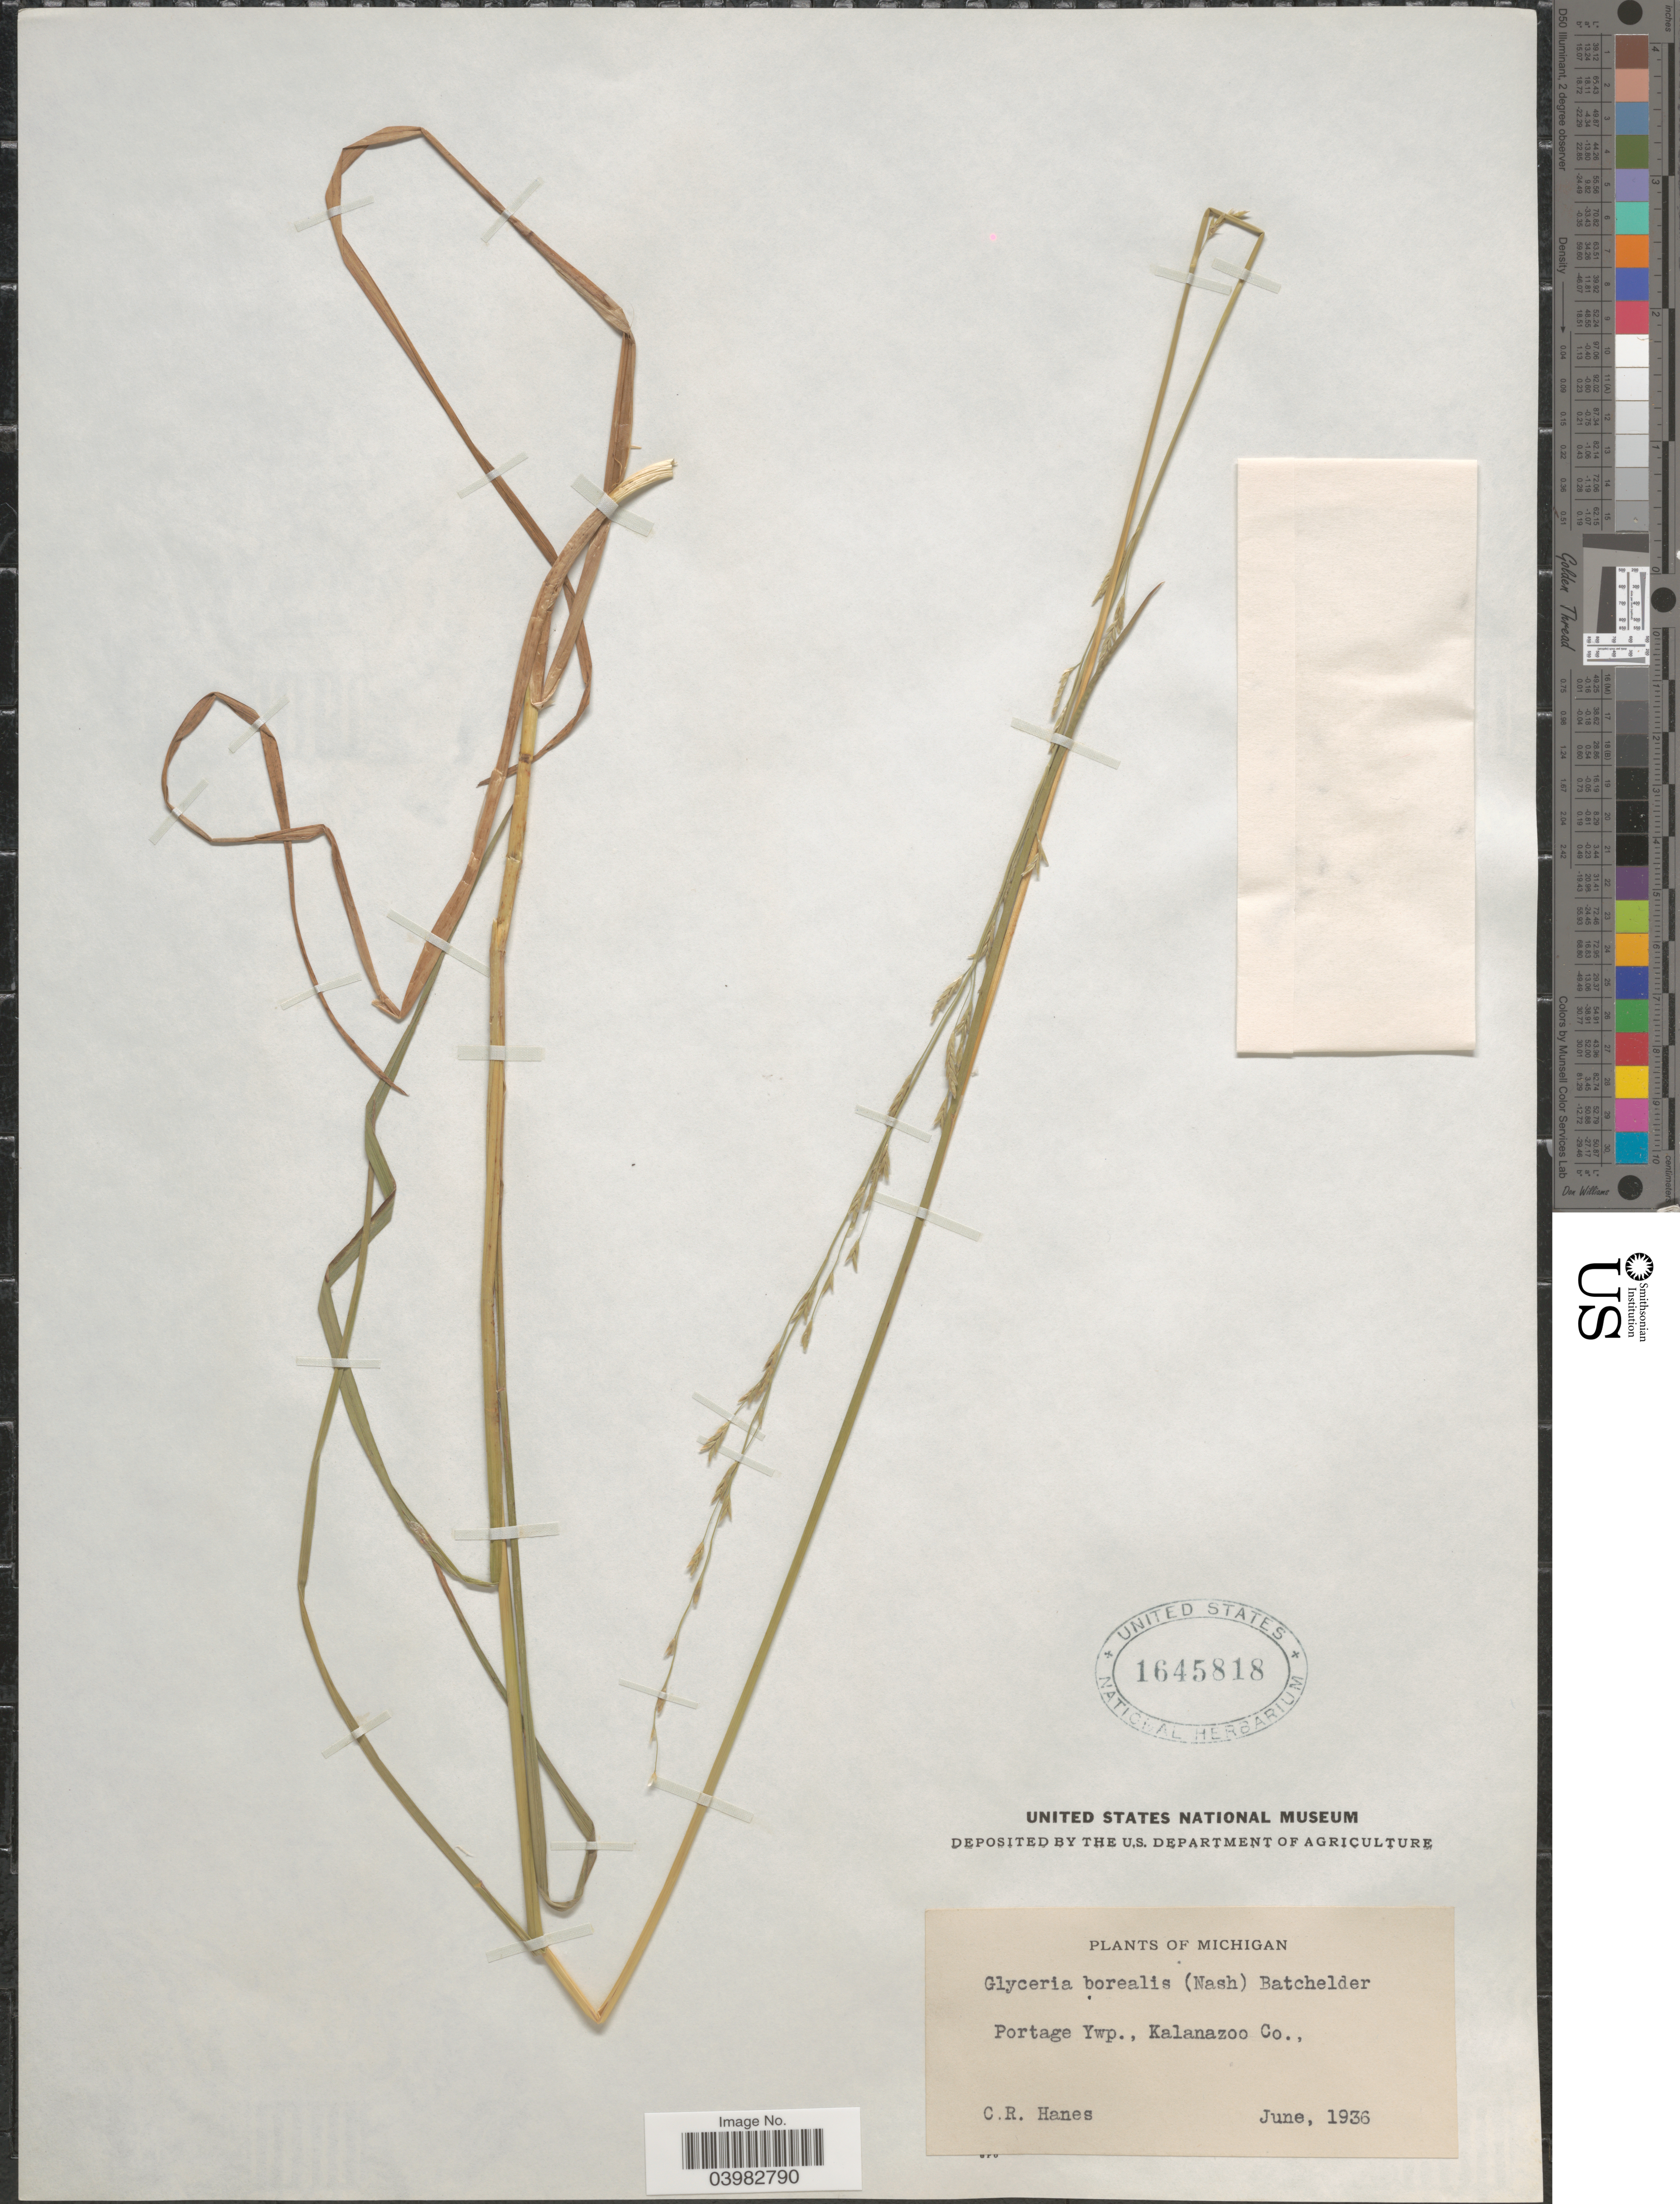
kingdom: Plantae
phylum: Tracheophyta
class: Liliopsida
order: Poales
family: Poaceae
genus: Glyceria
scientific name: Glyceria borealis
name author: (Nash) Batchelder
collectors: C. Hanes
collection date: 1936-06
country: United States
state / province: Michigan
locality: Portage Ywp., Kalamazoo Co.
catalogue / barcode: US 1645818